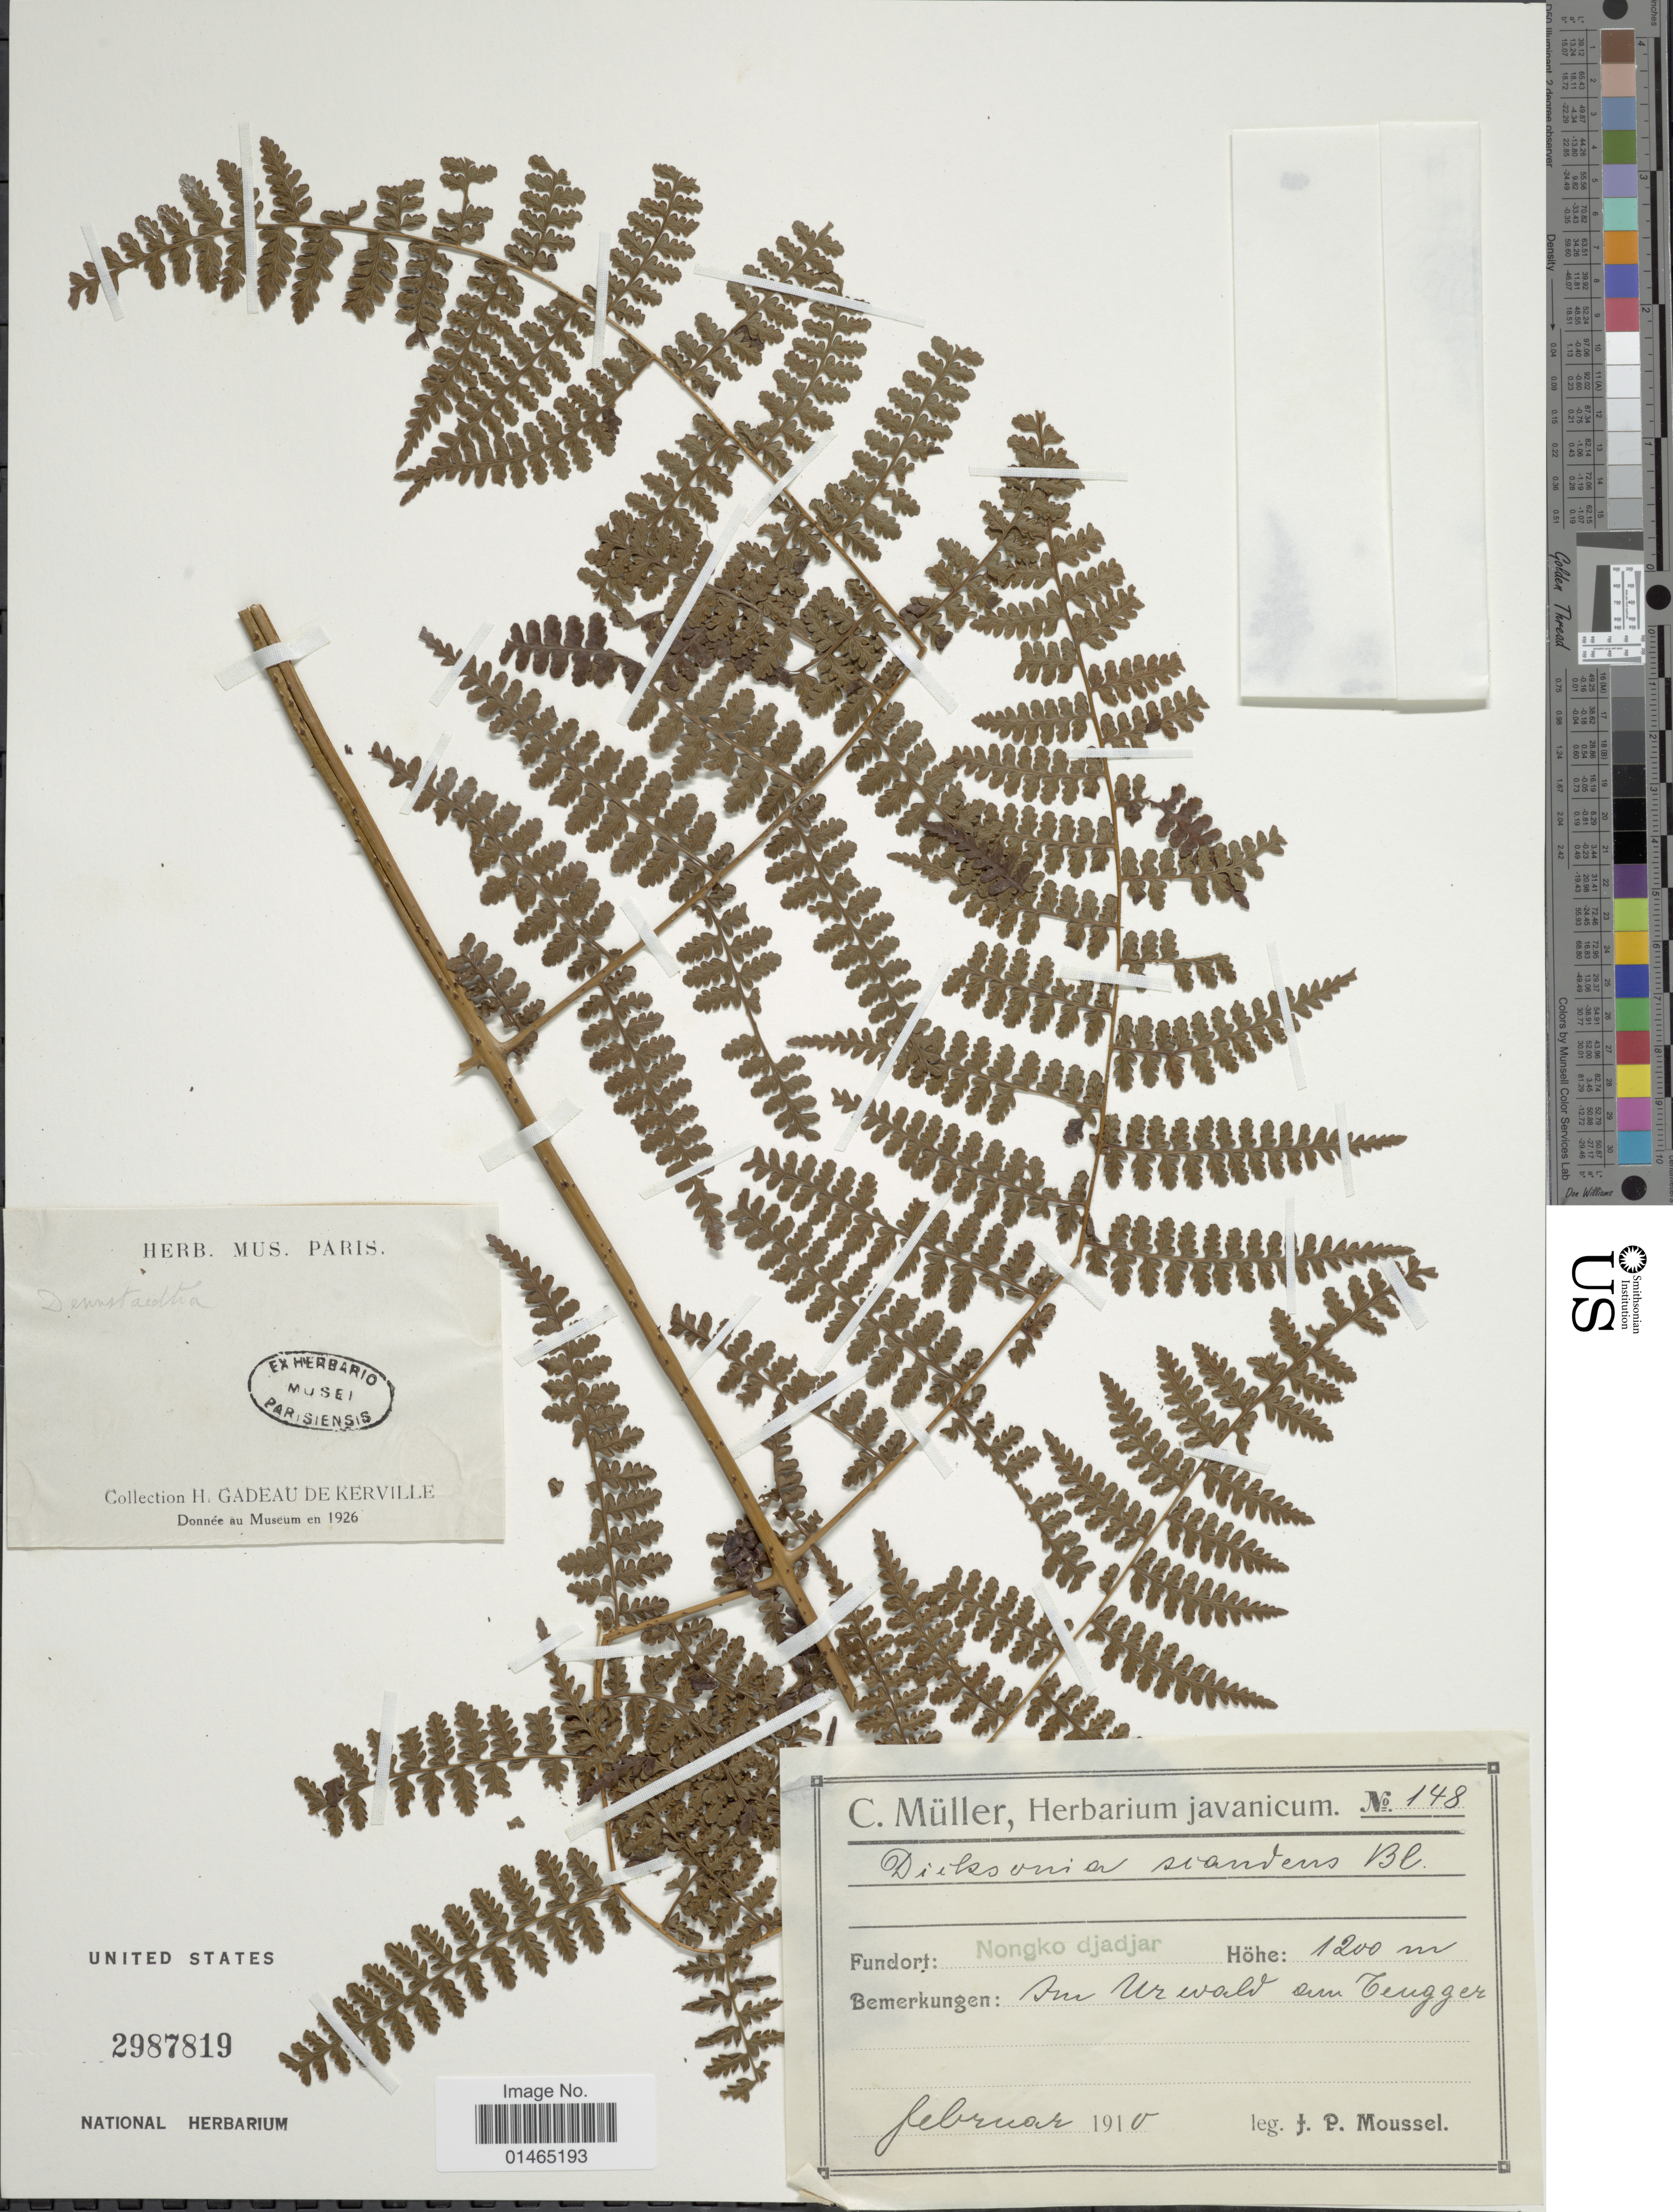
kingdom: Plantae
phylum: Tracheophyta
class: Polypodiopsida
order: Polypodiales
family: Dennstaedtiaceae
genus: Dennstaedtia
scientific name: Dennstaedtia scandens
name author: (Blume) S. Moore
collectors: J. Mousset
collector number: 148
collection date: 1910-02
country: Indonesia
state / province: Java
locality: Nongko djadjar. Am Urwald am Teugger [interpreted]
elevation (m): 1200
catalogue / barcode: US 2987819